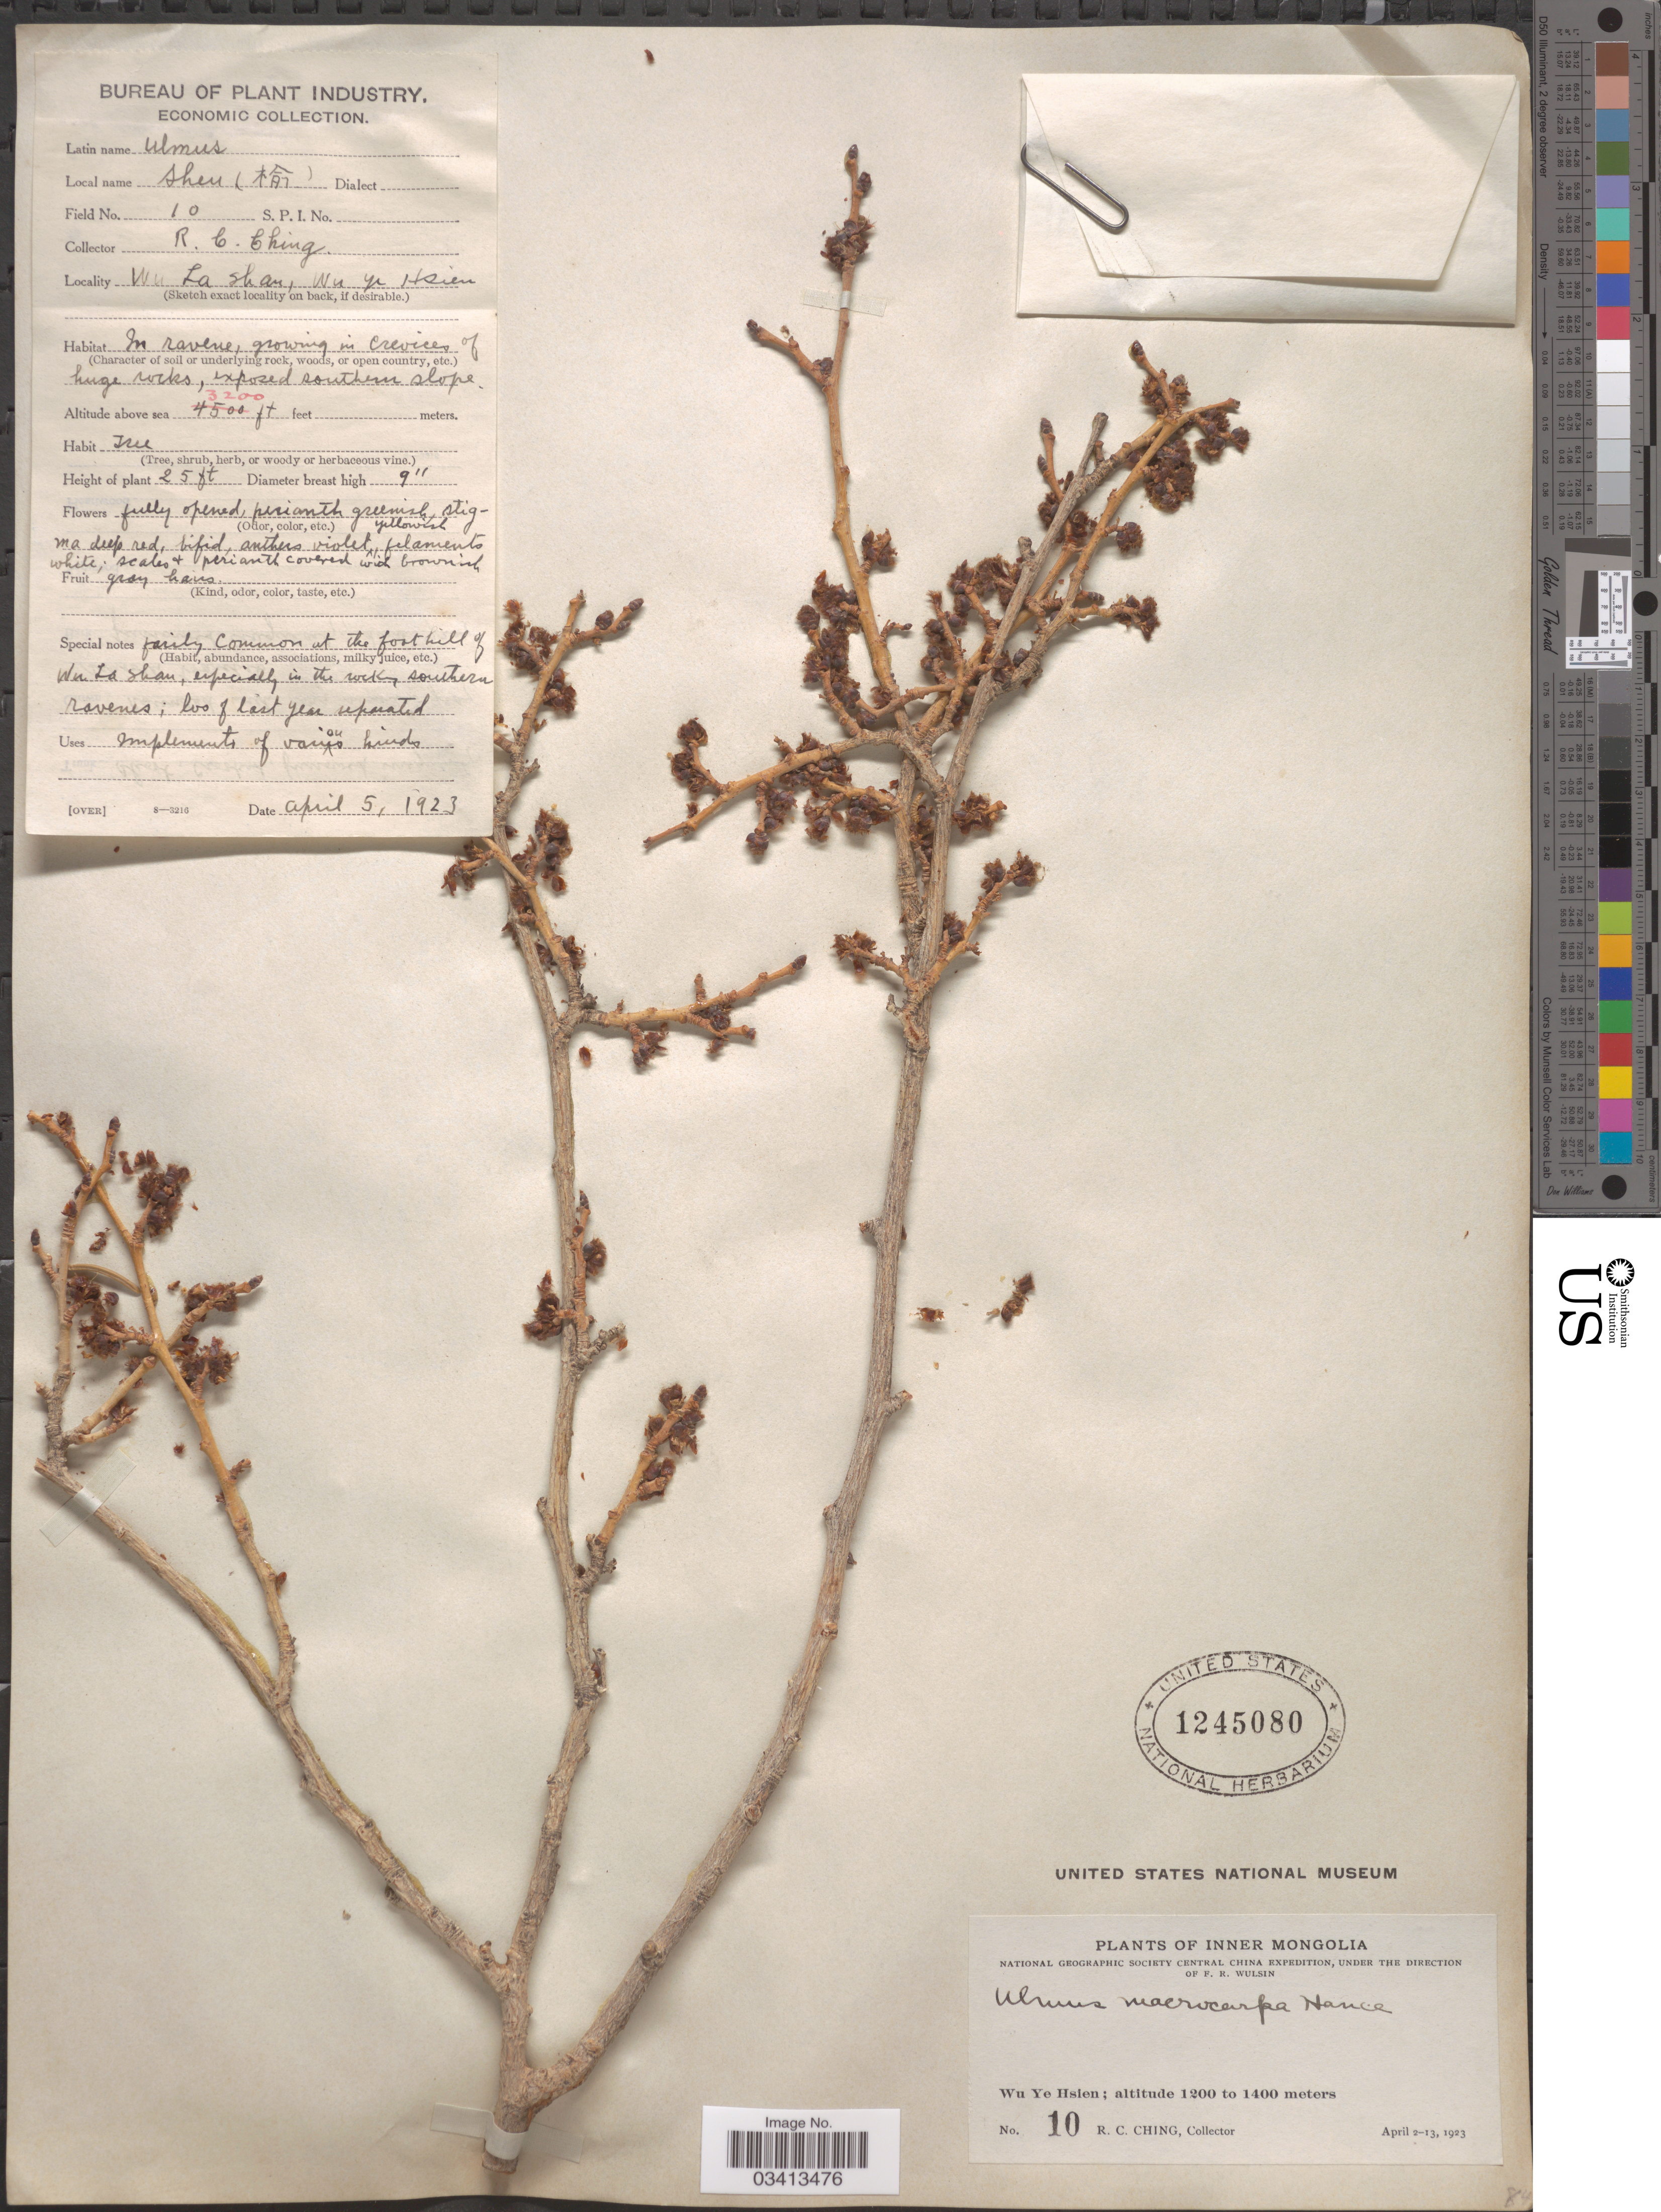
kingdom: Plantae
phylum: Tracheophyta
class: Magnoliopsida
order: Rosales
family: Ulmaceae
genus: Ulmus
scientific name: Ulmus macrocarpa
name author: Hance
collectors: R. C. Ching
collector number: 10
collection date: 1923-04-05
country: China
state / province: Nei Monggol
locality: Inner Mongolia. Wu La Shan, Wu Ye Hsien.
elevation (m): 975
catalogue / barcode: US 1245080